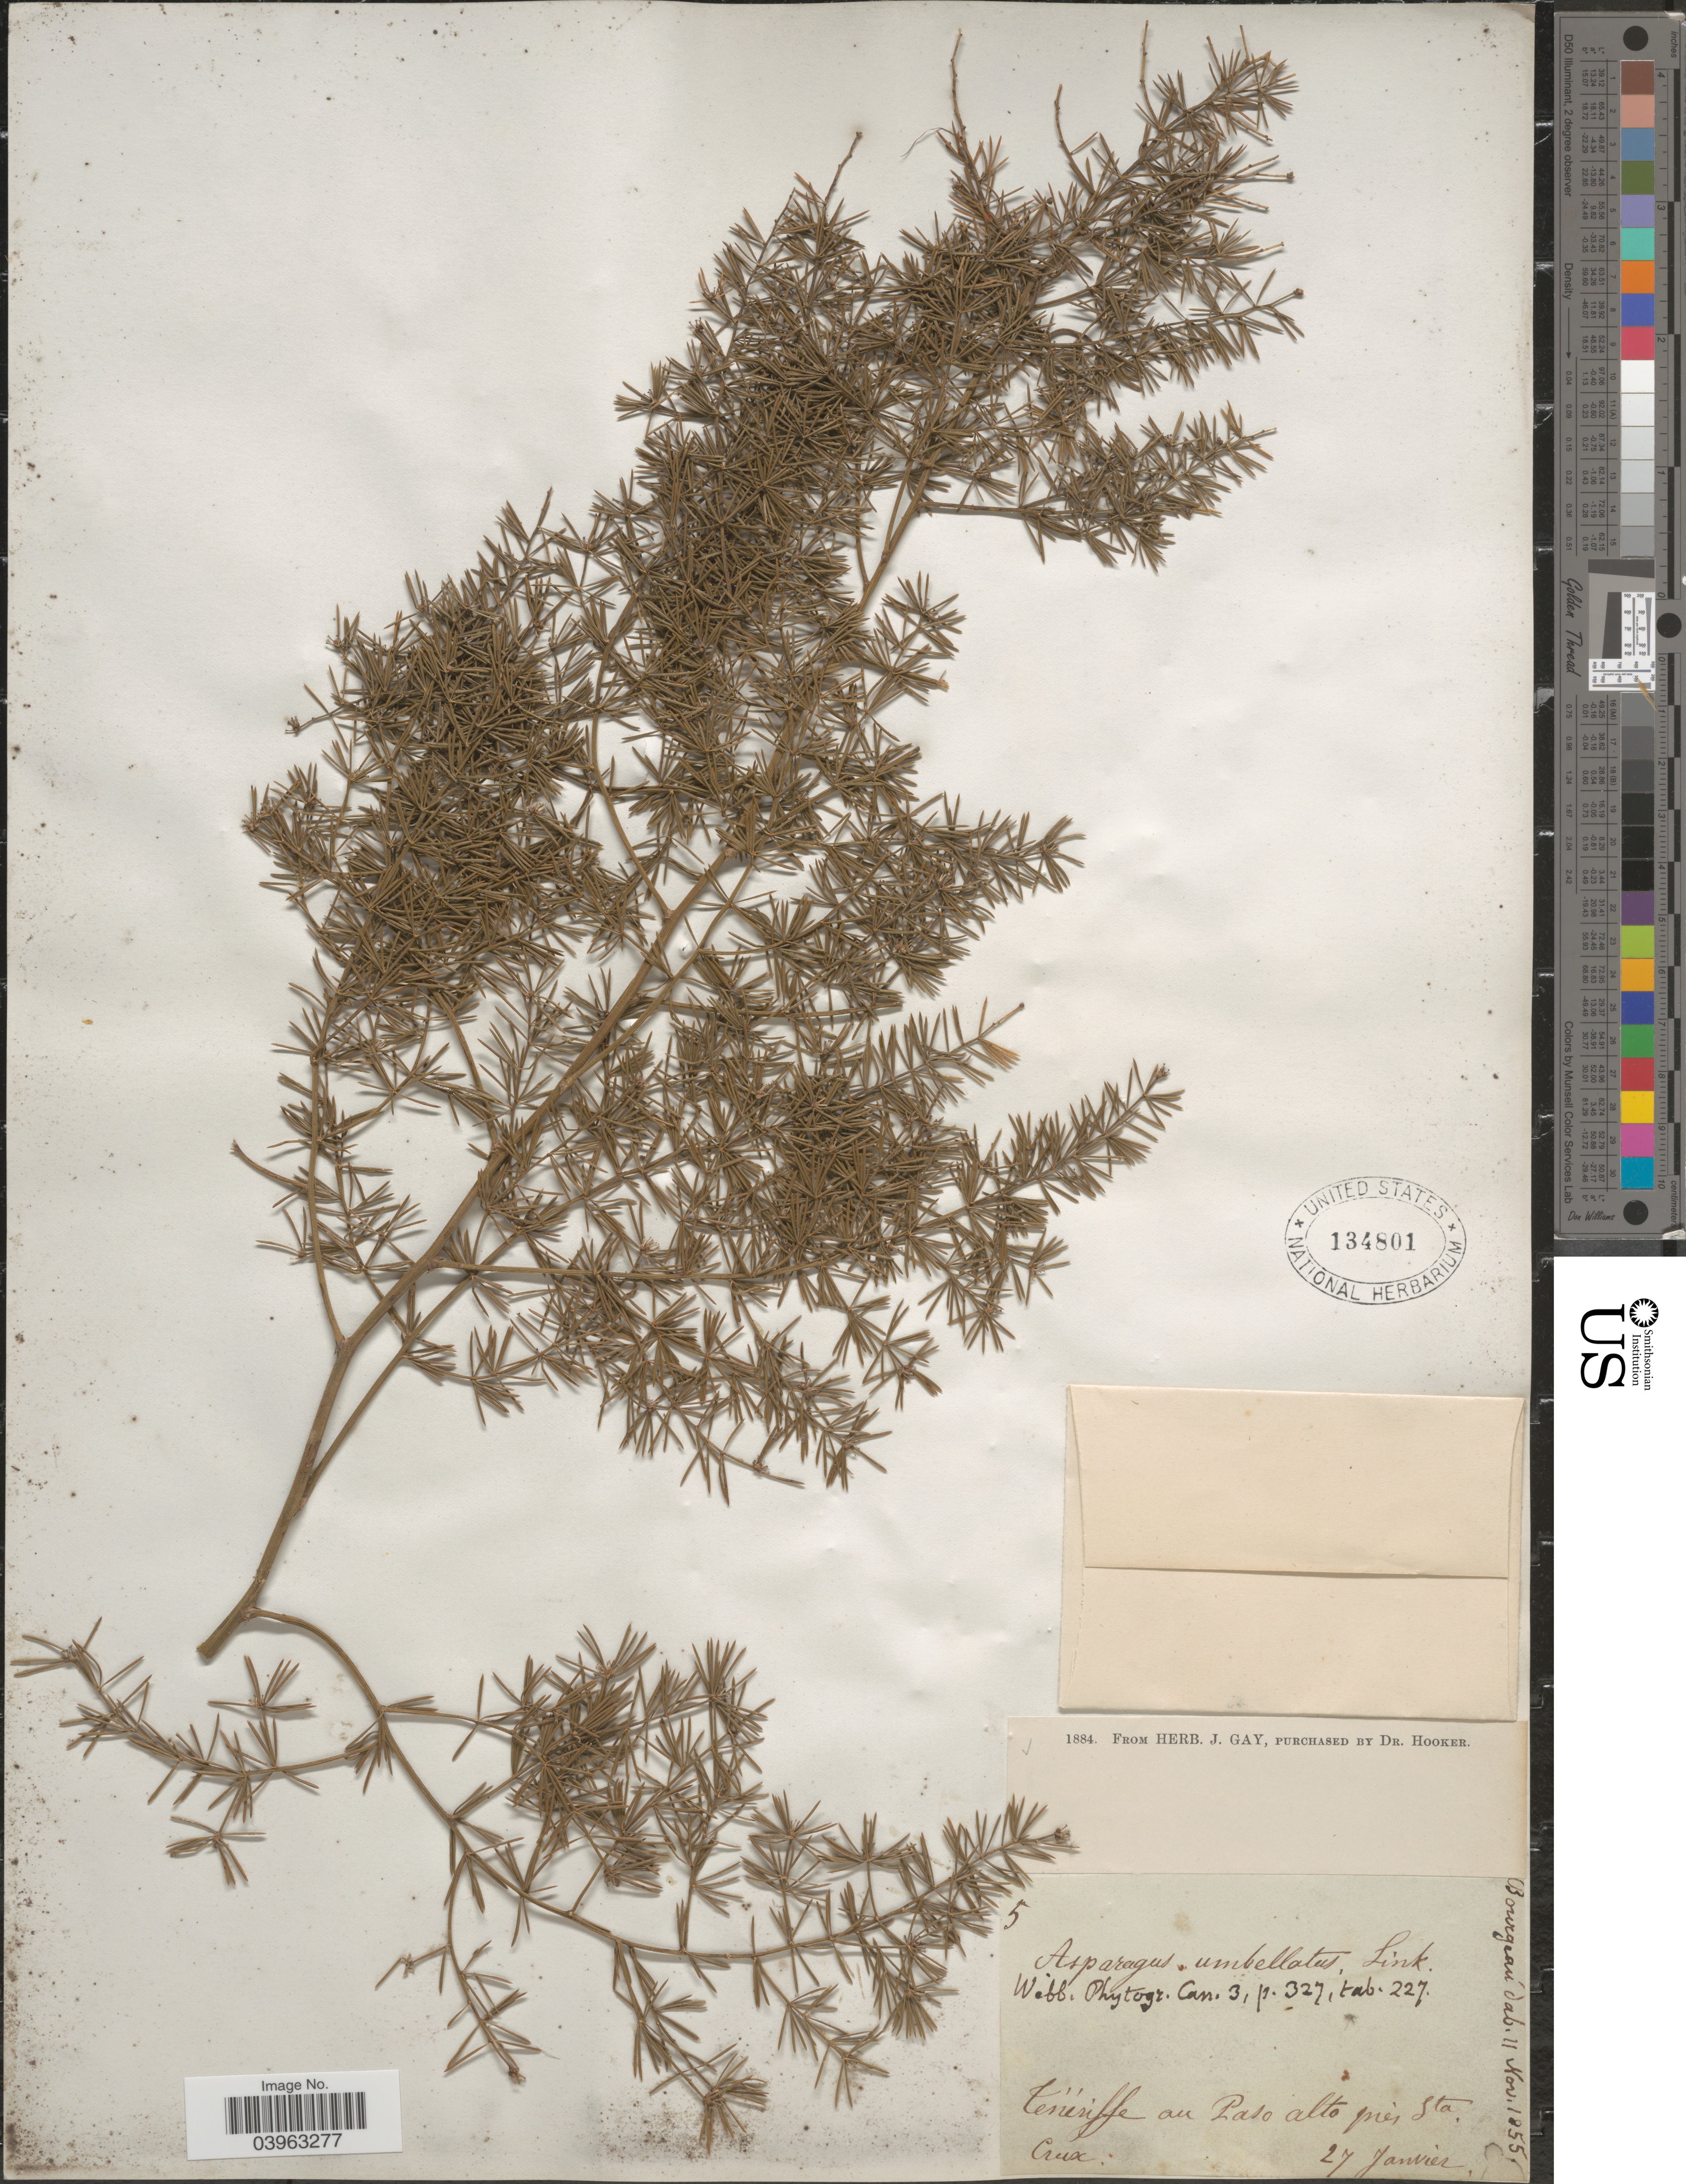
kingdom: Plantae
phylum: Tracheophyta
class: Liliopsida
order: Asparagales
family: Asparagaceae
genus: Asparagus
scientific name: Asparagus umbellatus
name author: Link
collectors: ex herb. J. Gay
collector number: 5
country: Spain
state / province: Canarias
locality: Tenérife an Paso Alto prés Sta Crux.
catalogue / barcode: US 134801